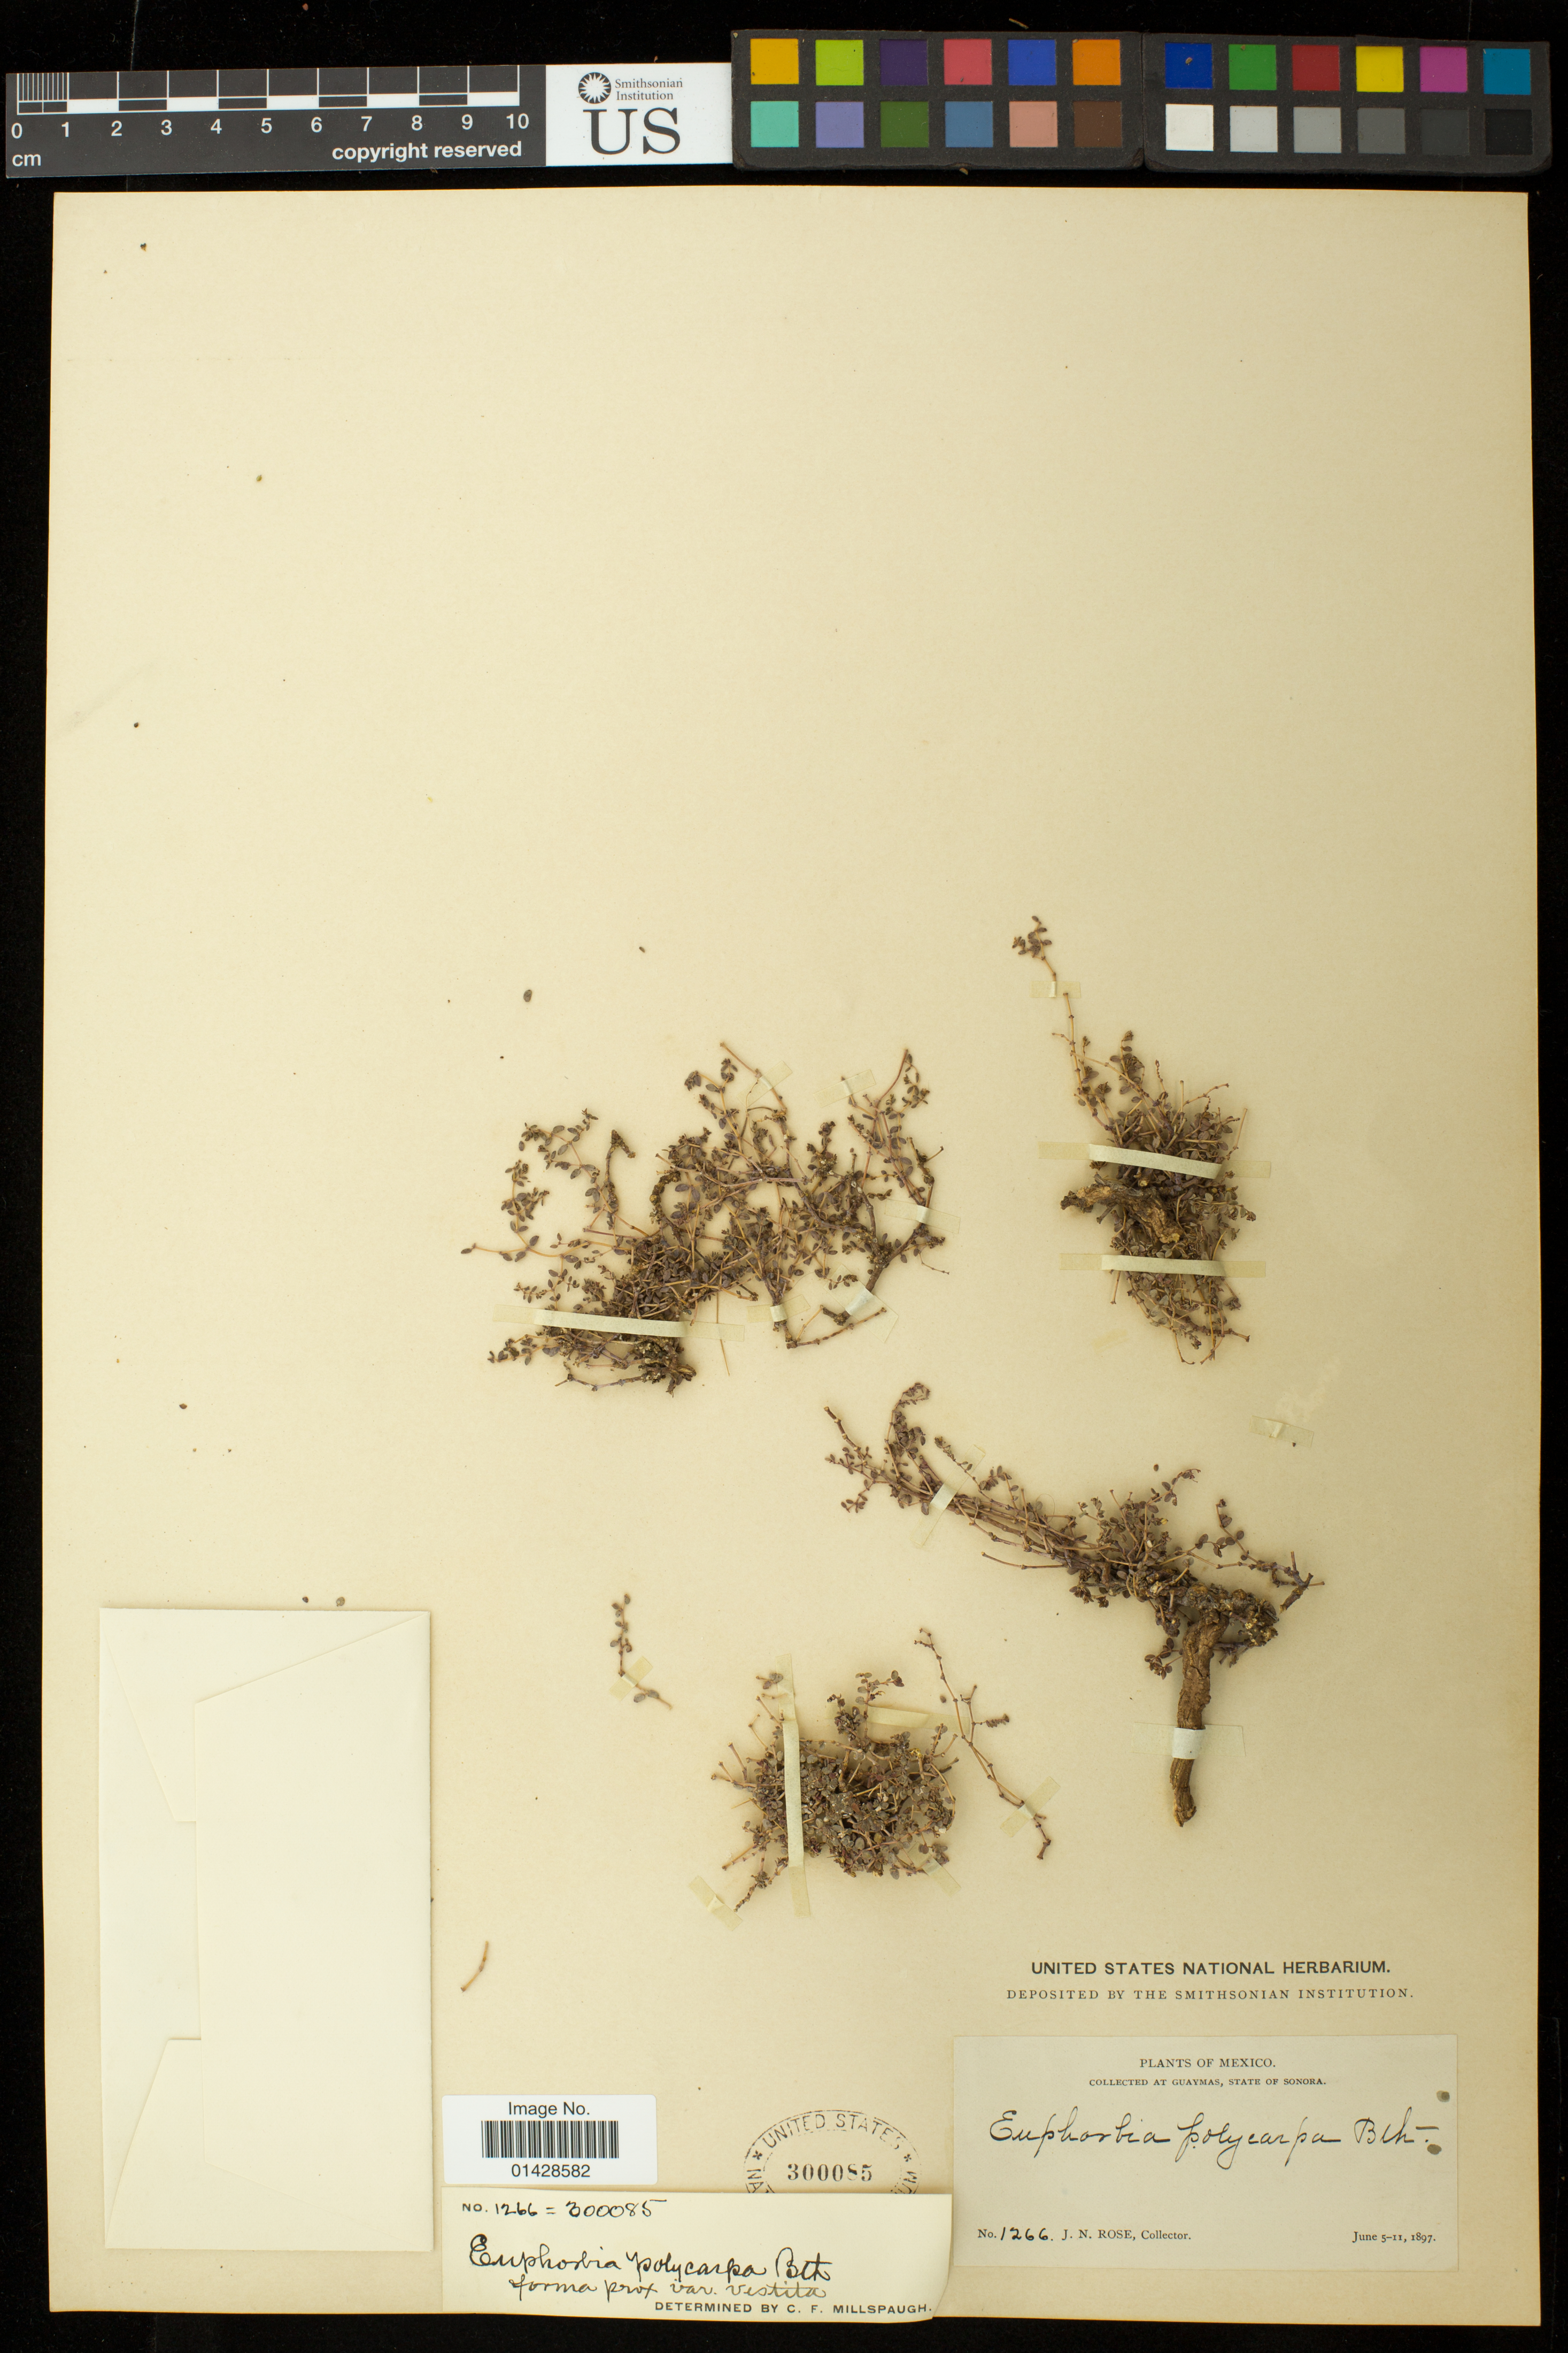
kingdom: Plantae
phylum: Tracheophyta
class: Magnoliopsida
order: Malpighiales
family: Euphorbiaceae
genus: Euphorbia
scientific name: Euphorbia polycarpa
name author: Benth.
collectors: J. N. Rose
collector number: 1266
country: Mexico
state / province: Sonora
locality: Guaymas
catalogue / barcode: US 300085